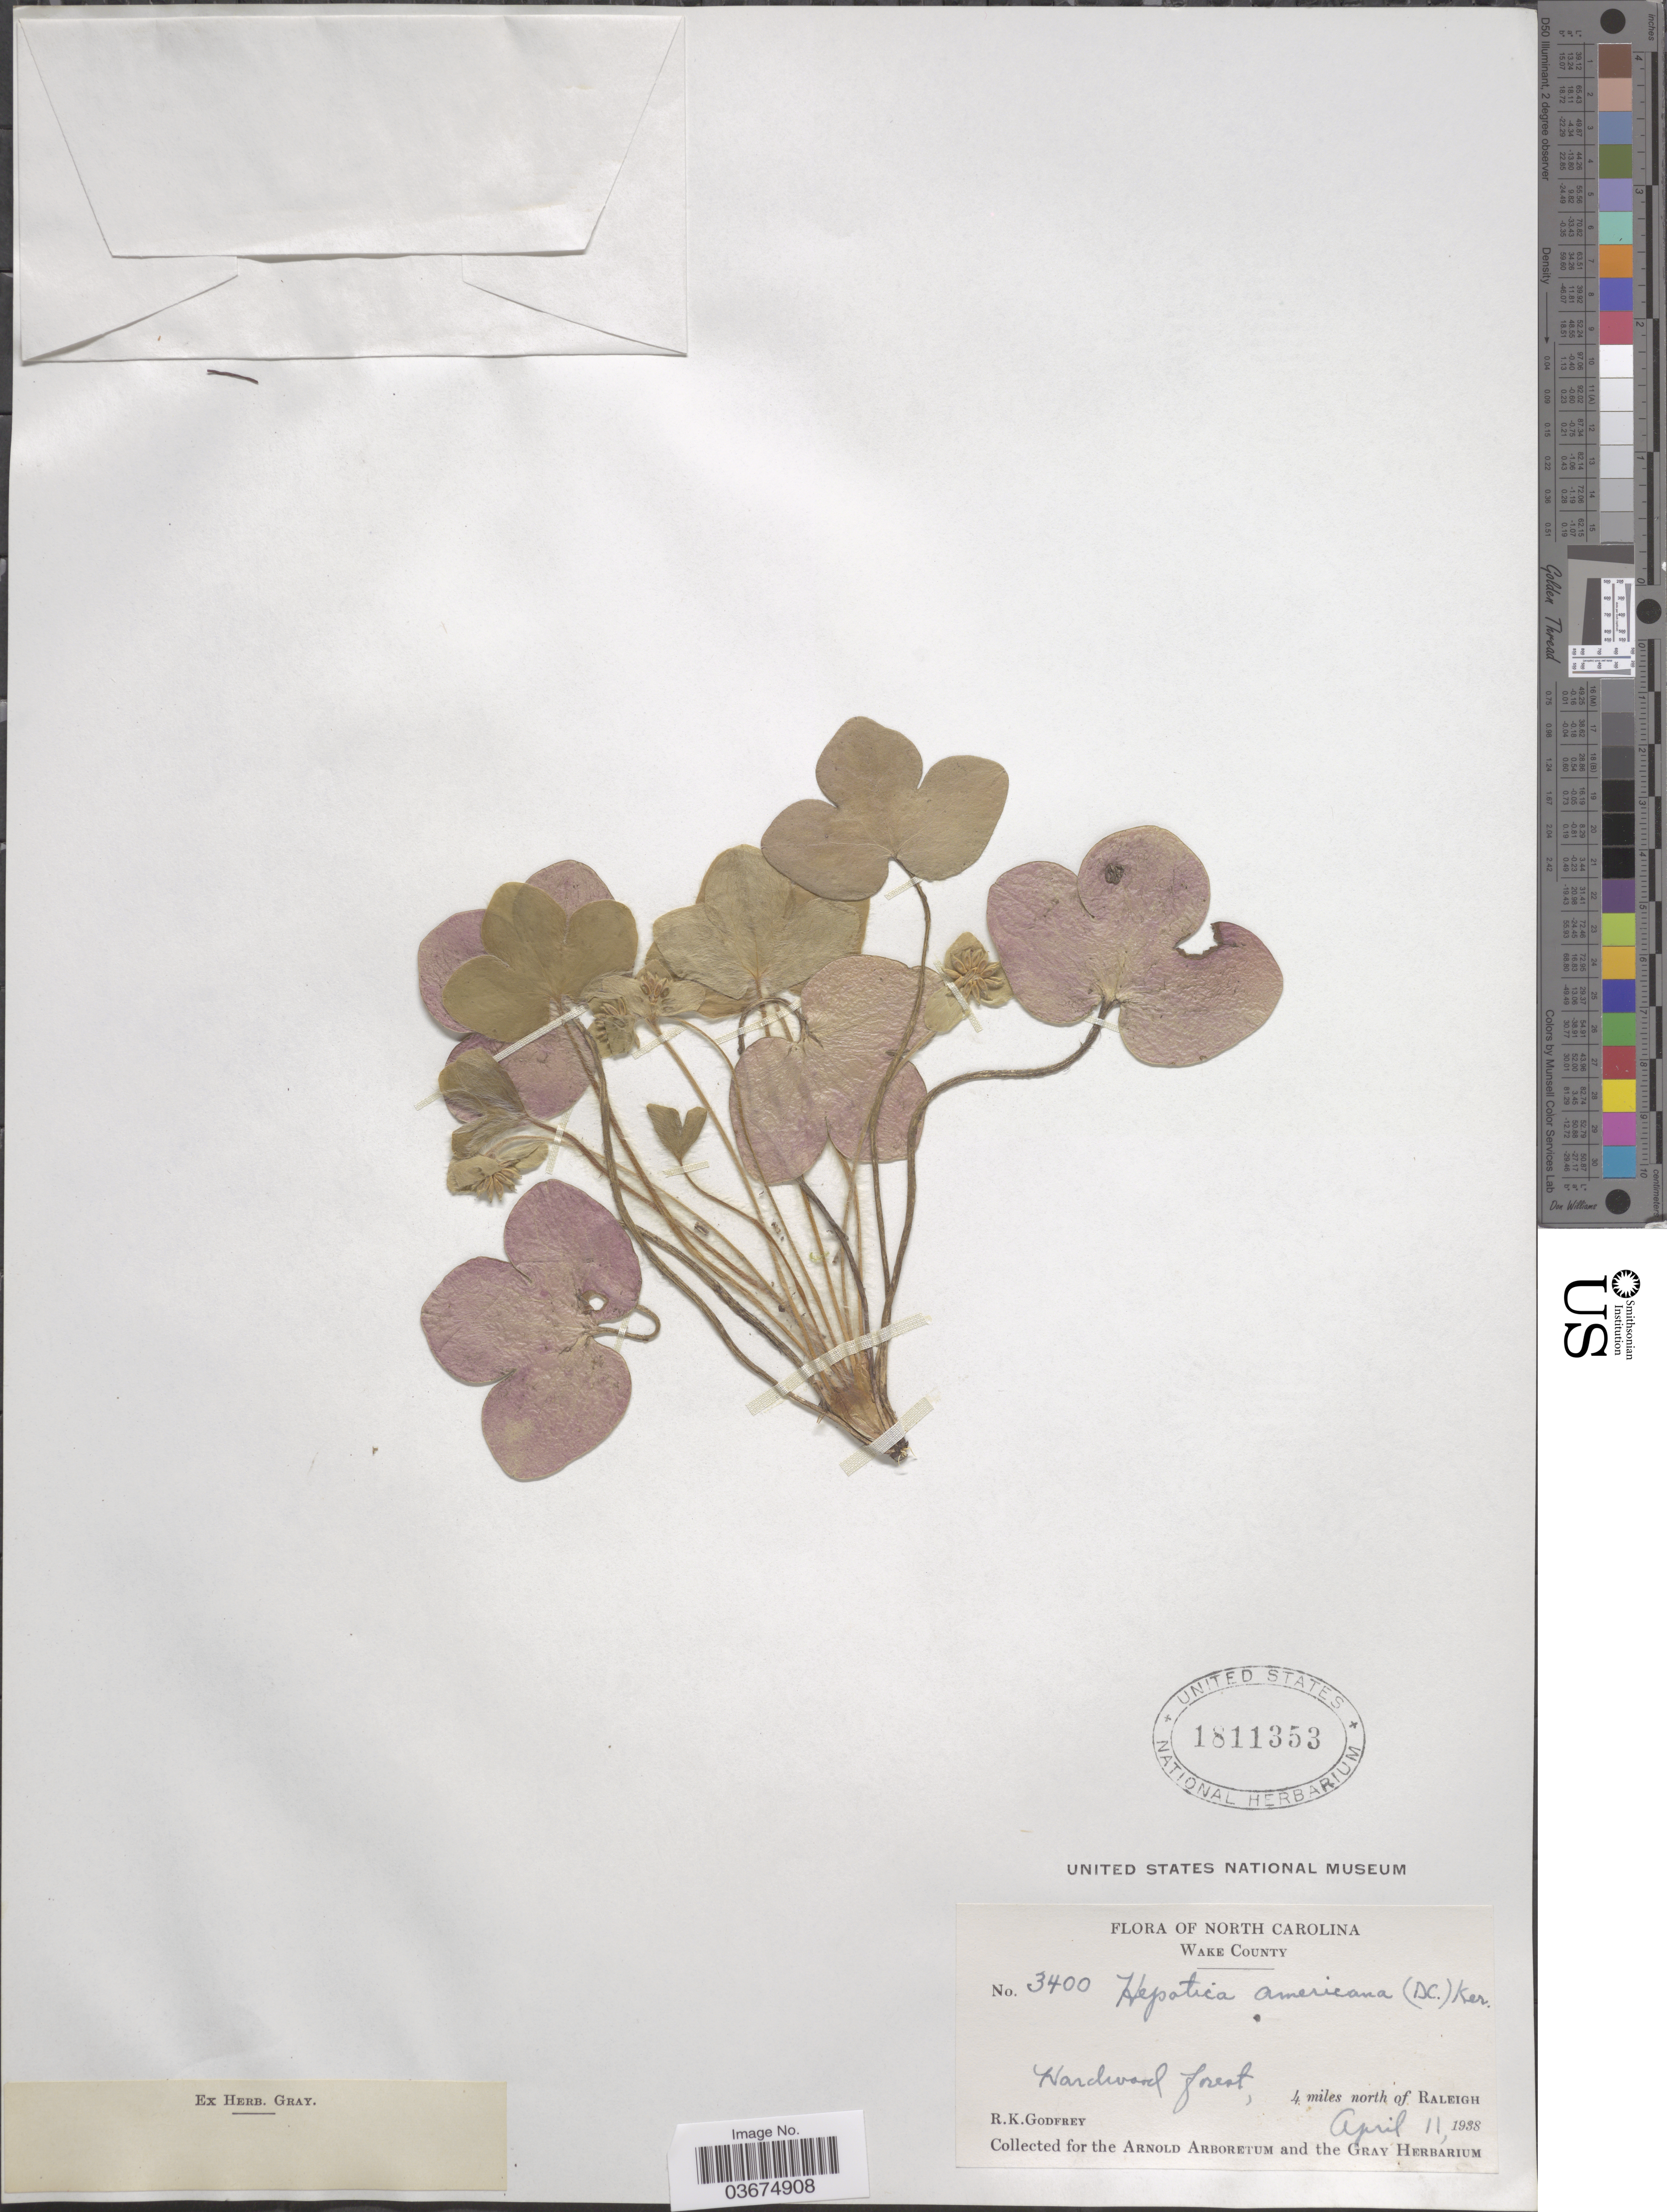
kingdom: Plantae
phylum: Tracheophyta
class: Magnoliopsida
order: Ranunculales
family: Ranunculaceae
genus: Hepatica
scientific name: Hepatica americana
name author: (DC.) Ker Gawl.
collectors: R. K. Godfrey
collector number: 3400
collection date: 1938-04-11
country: United States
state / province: North Carolina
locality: Wake County. Hardwood forest, 4 miles north of Raleigh.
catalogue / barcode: US 1811353